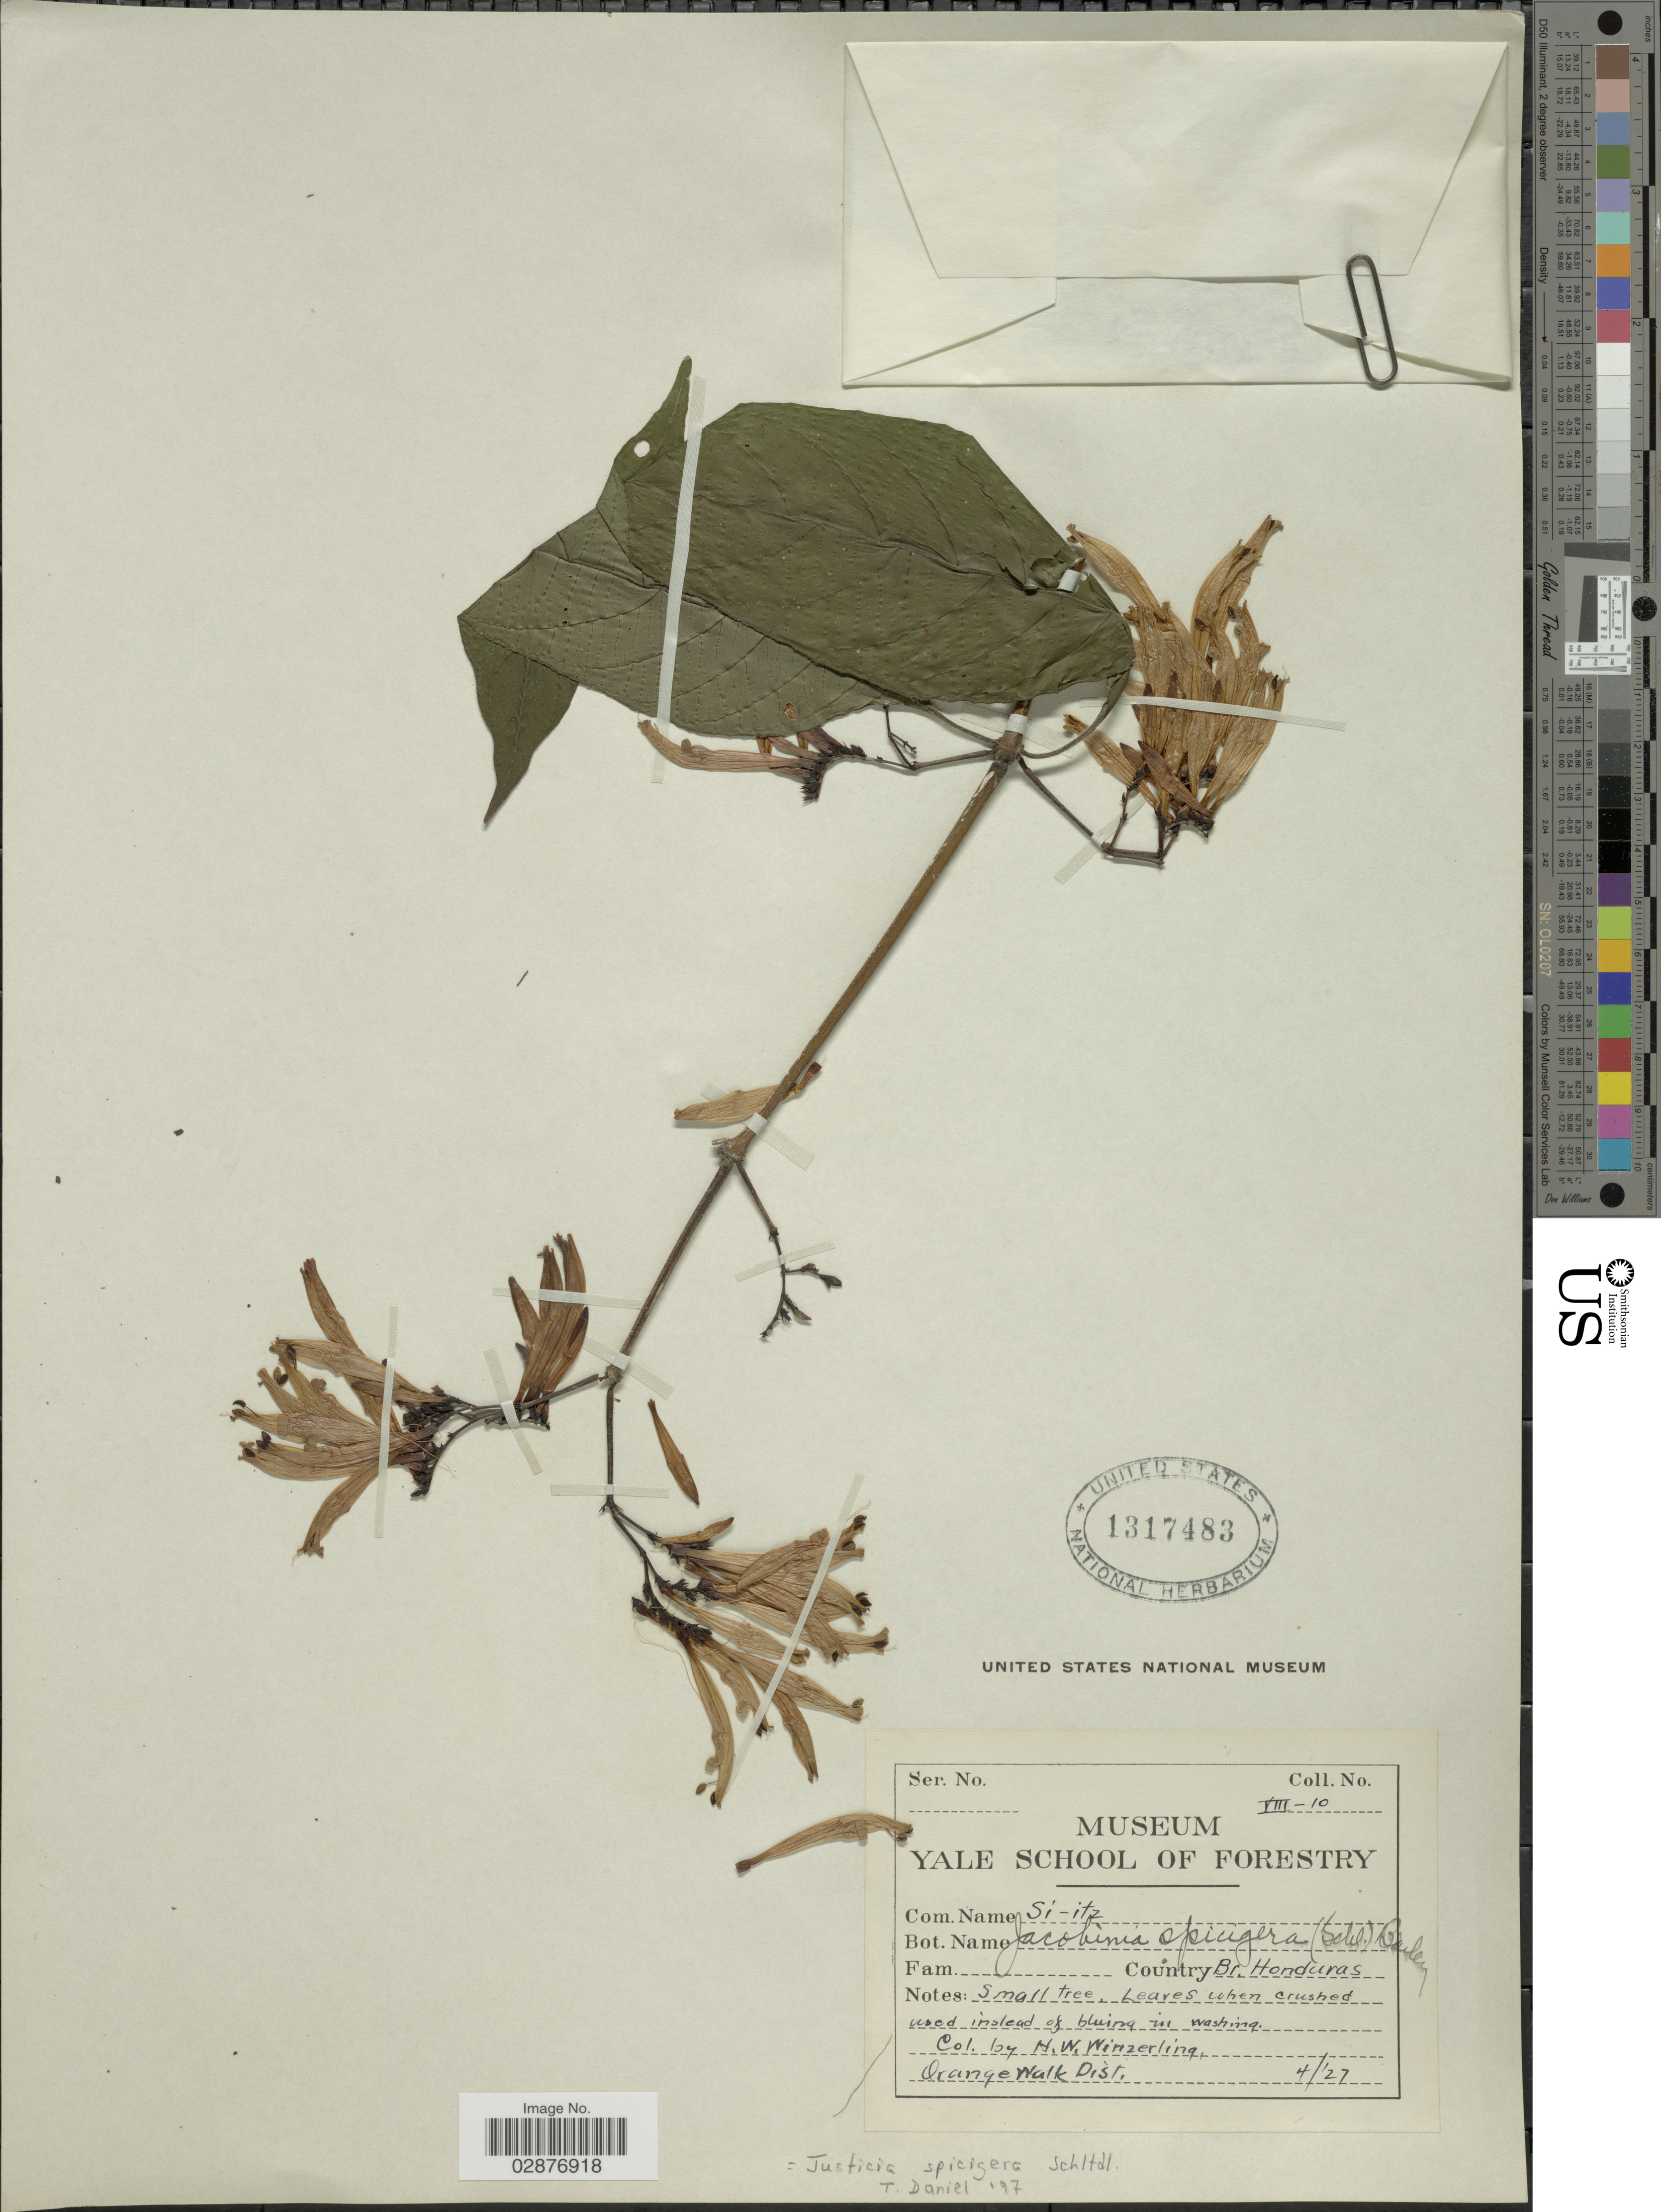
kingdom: Plantae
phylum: Tracheophyta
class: Magnoliopsida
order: Lamiales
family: Acanthaceae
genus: Justicia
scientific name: Justicia scarlatina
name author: (S.F. Blake) V.A.W. Graham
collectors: H. Winzerling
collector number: VIII-10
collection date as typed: Transcribed d/m/y: /4/27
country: Belize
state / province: Orange Walk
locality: Country Br. Honduras, Orange Walk Dist.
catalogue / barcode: US 1317483